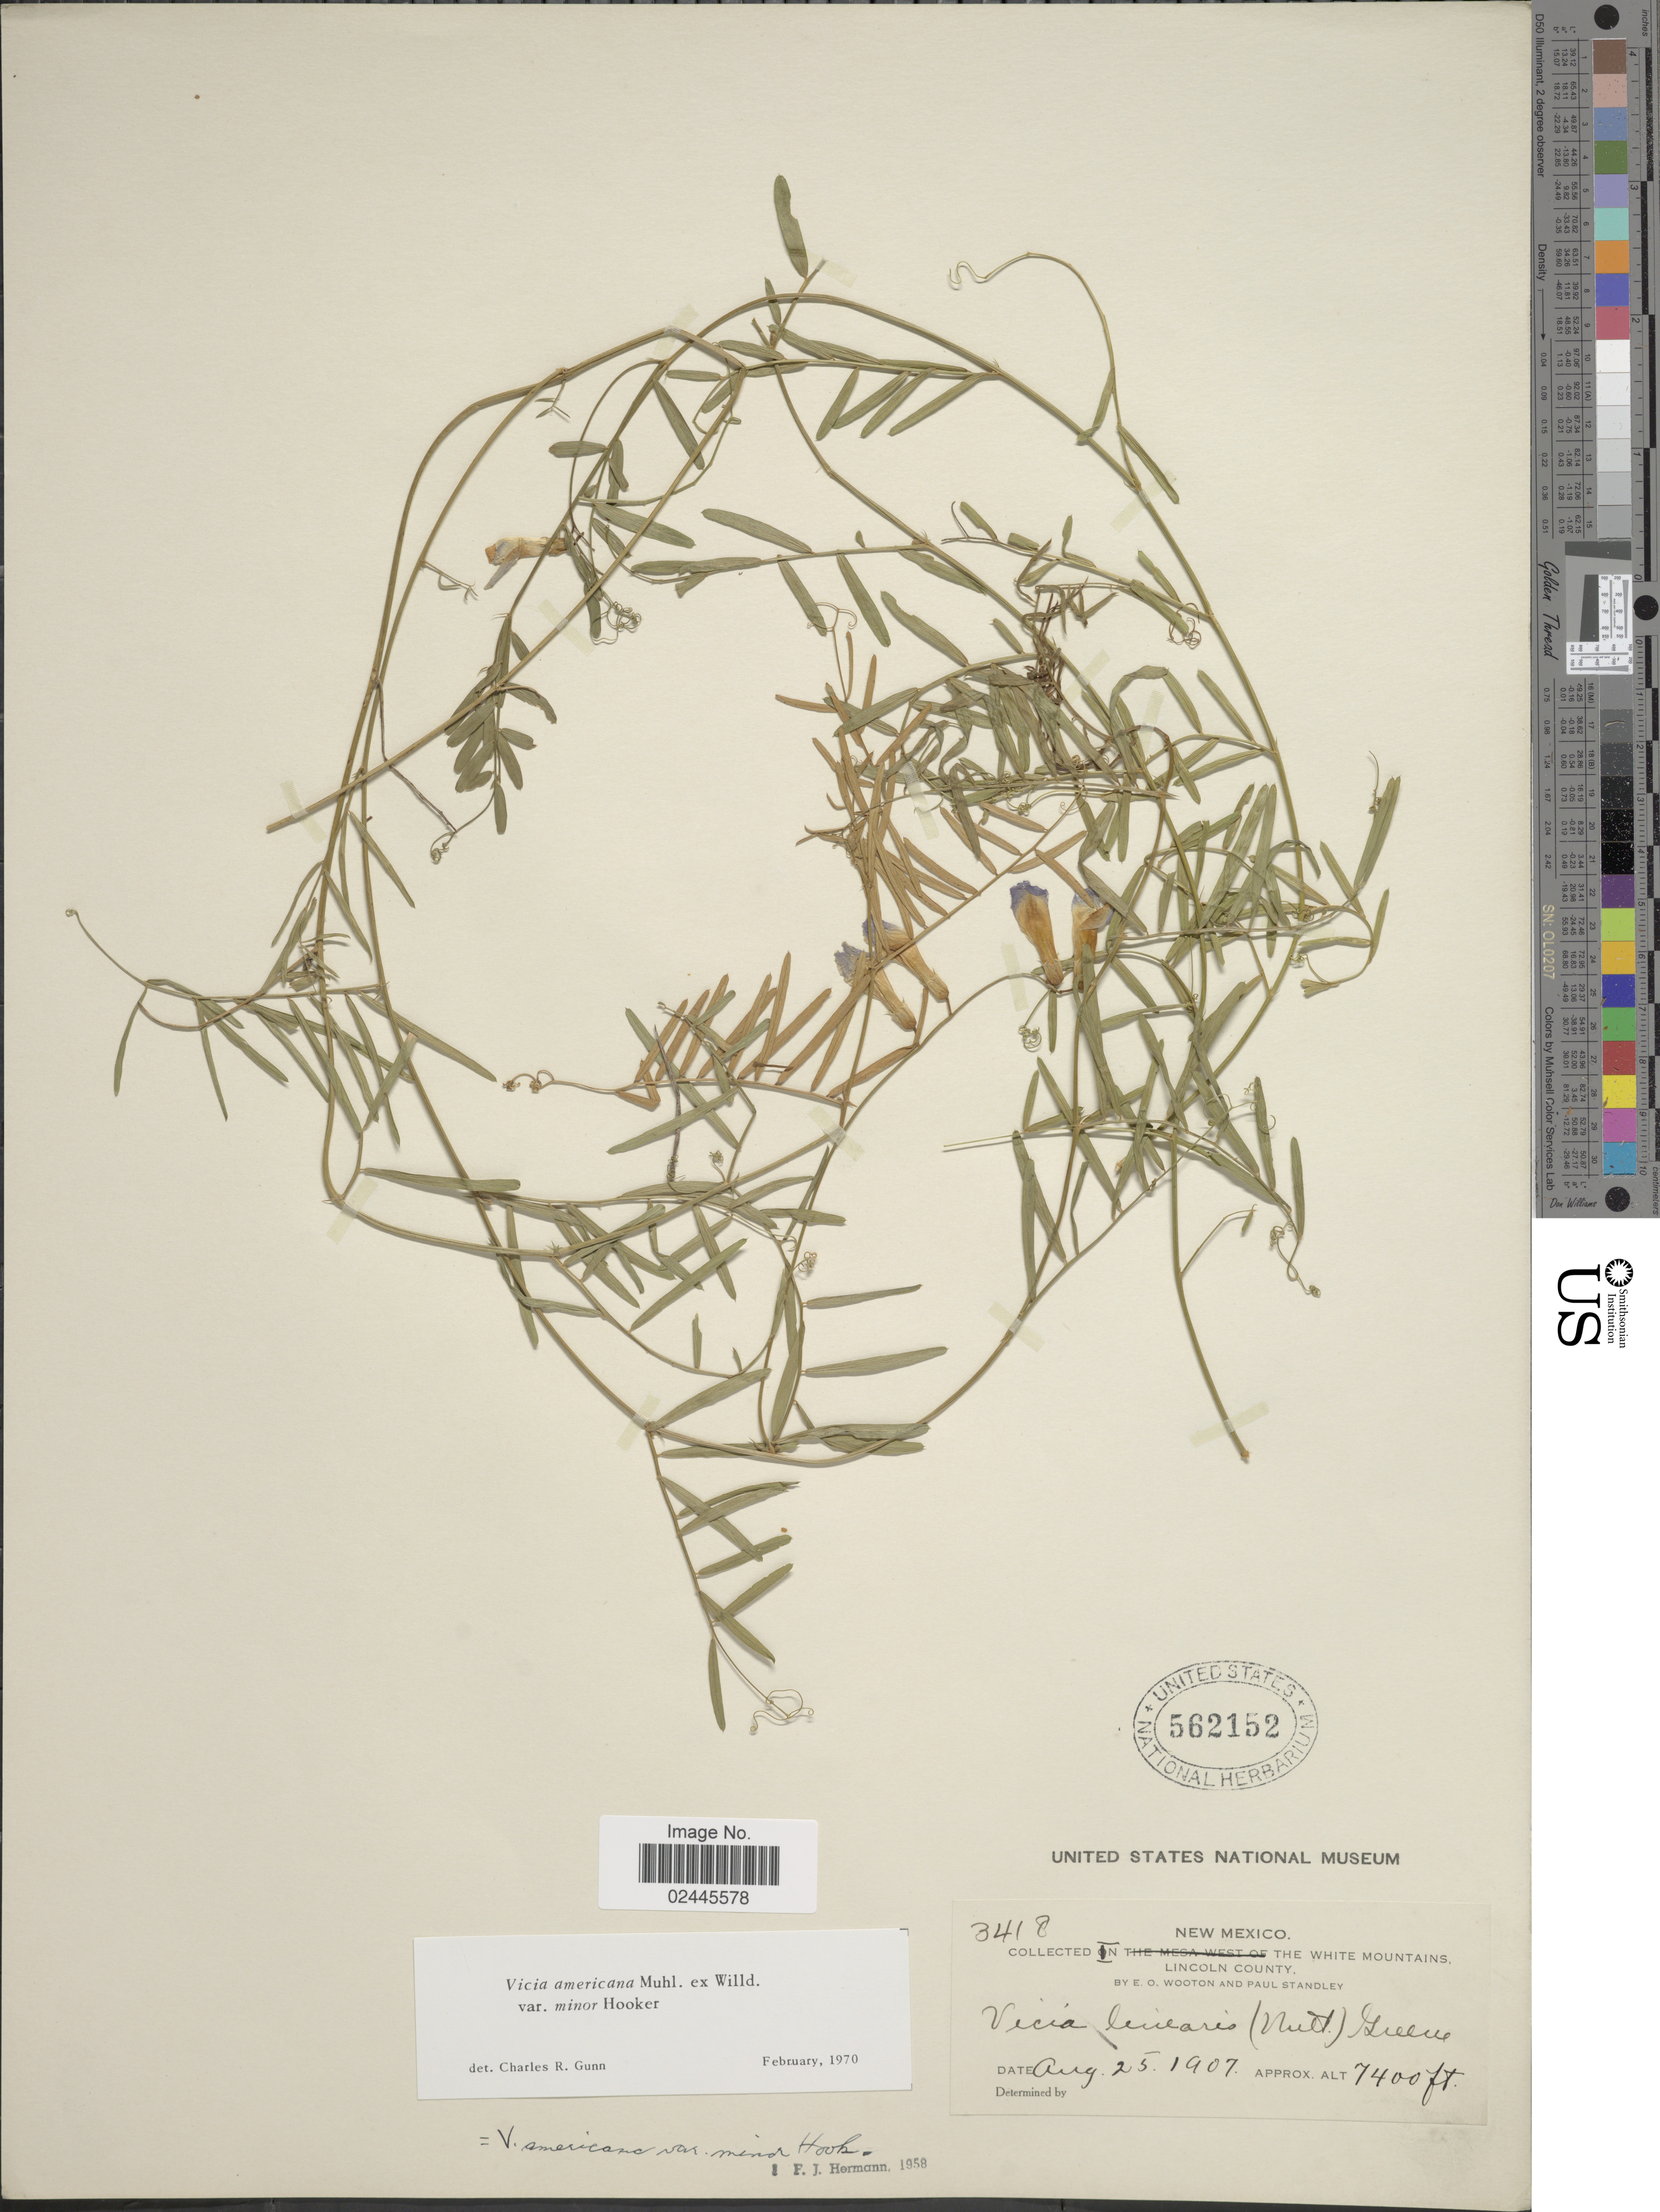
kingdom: Plantae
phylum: Tracheophyta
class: Magnoliopsida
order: Fabales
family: Fabaceae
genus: Vicia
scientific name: Vicia americana var. minor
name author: Hook.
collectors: E. O. Wooton & P. C. Standley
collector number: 3418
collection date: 1907-08-25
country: United States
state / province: New Mexico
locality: In the White Mountains, Lincoln County.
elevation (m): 2256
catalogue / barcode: US 562152